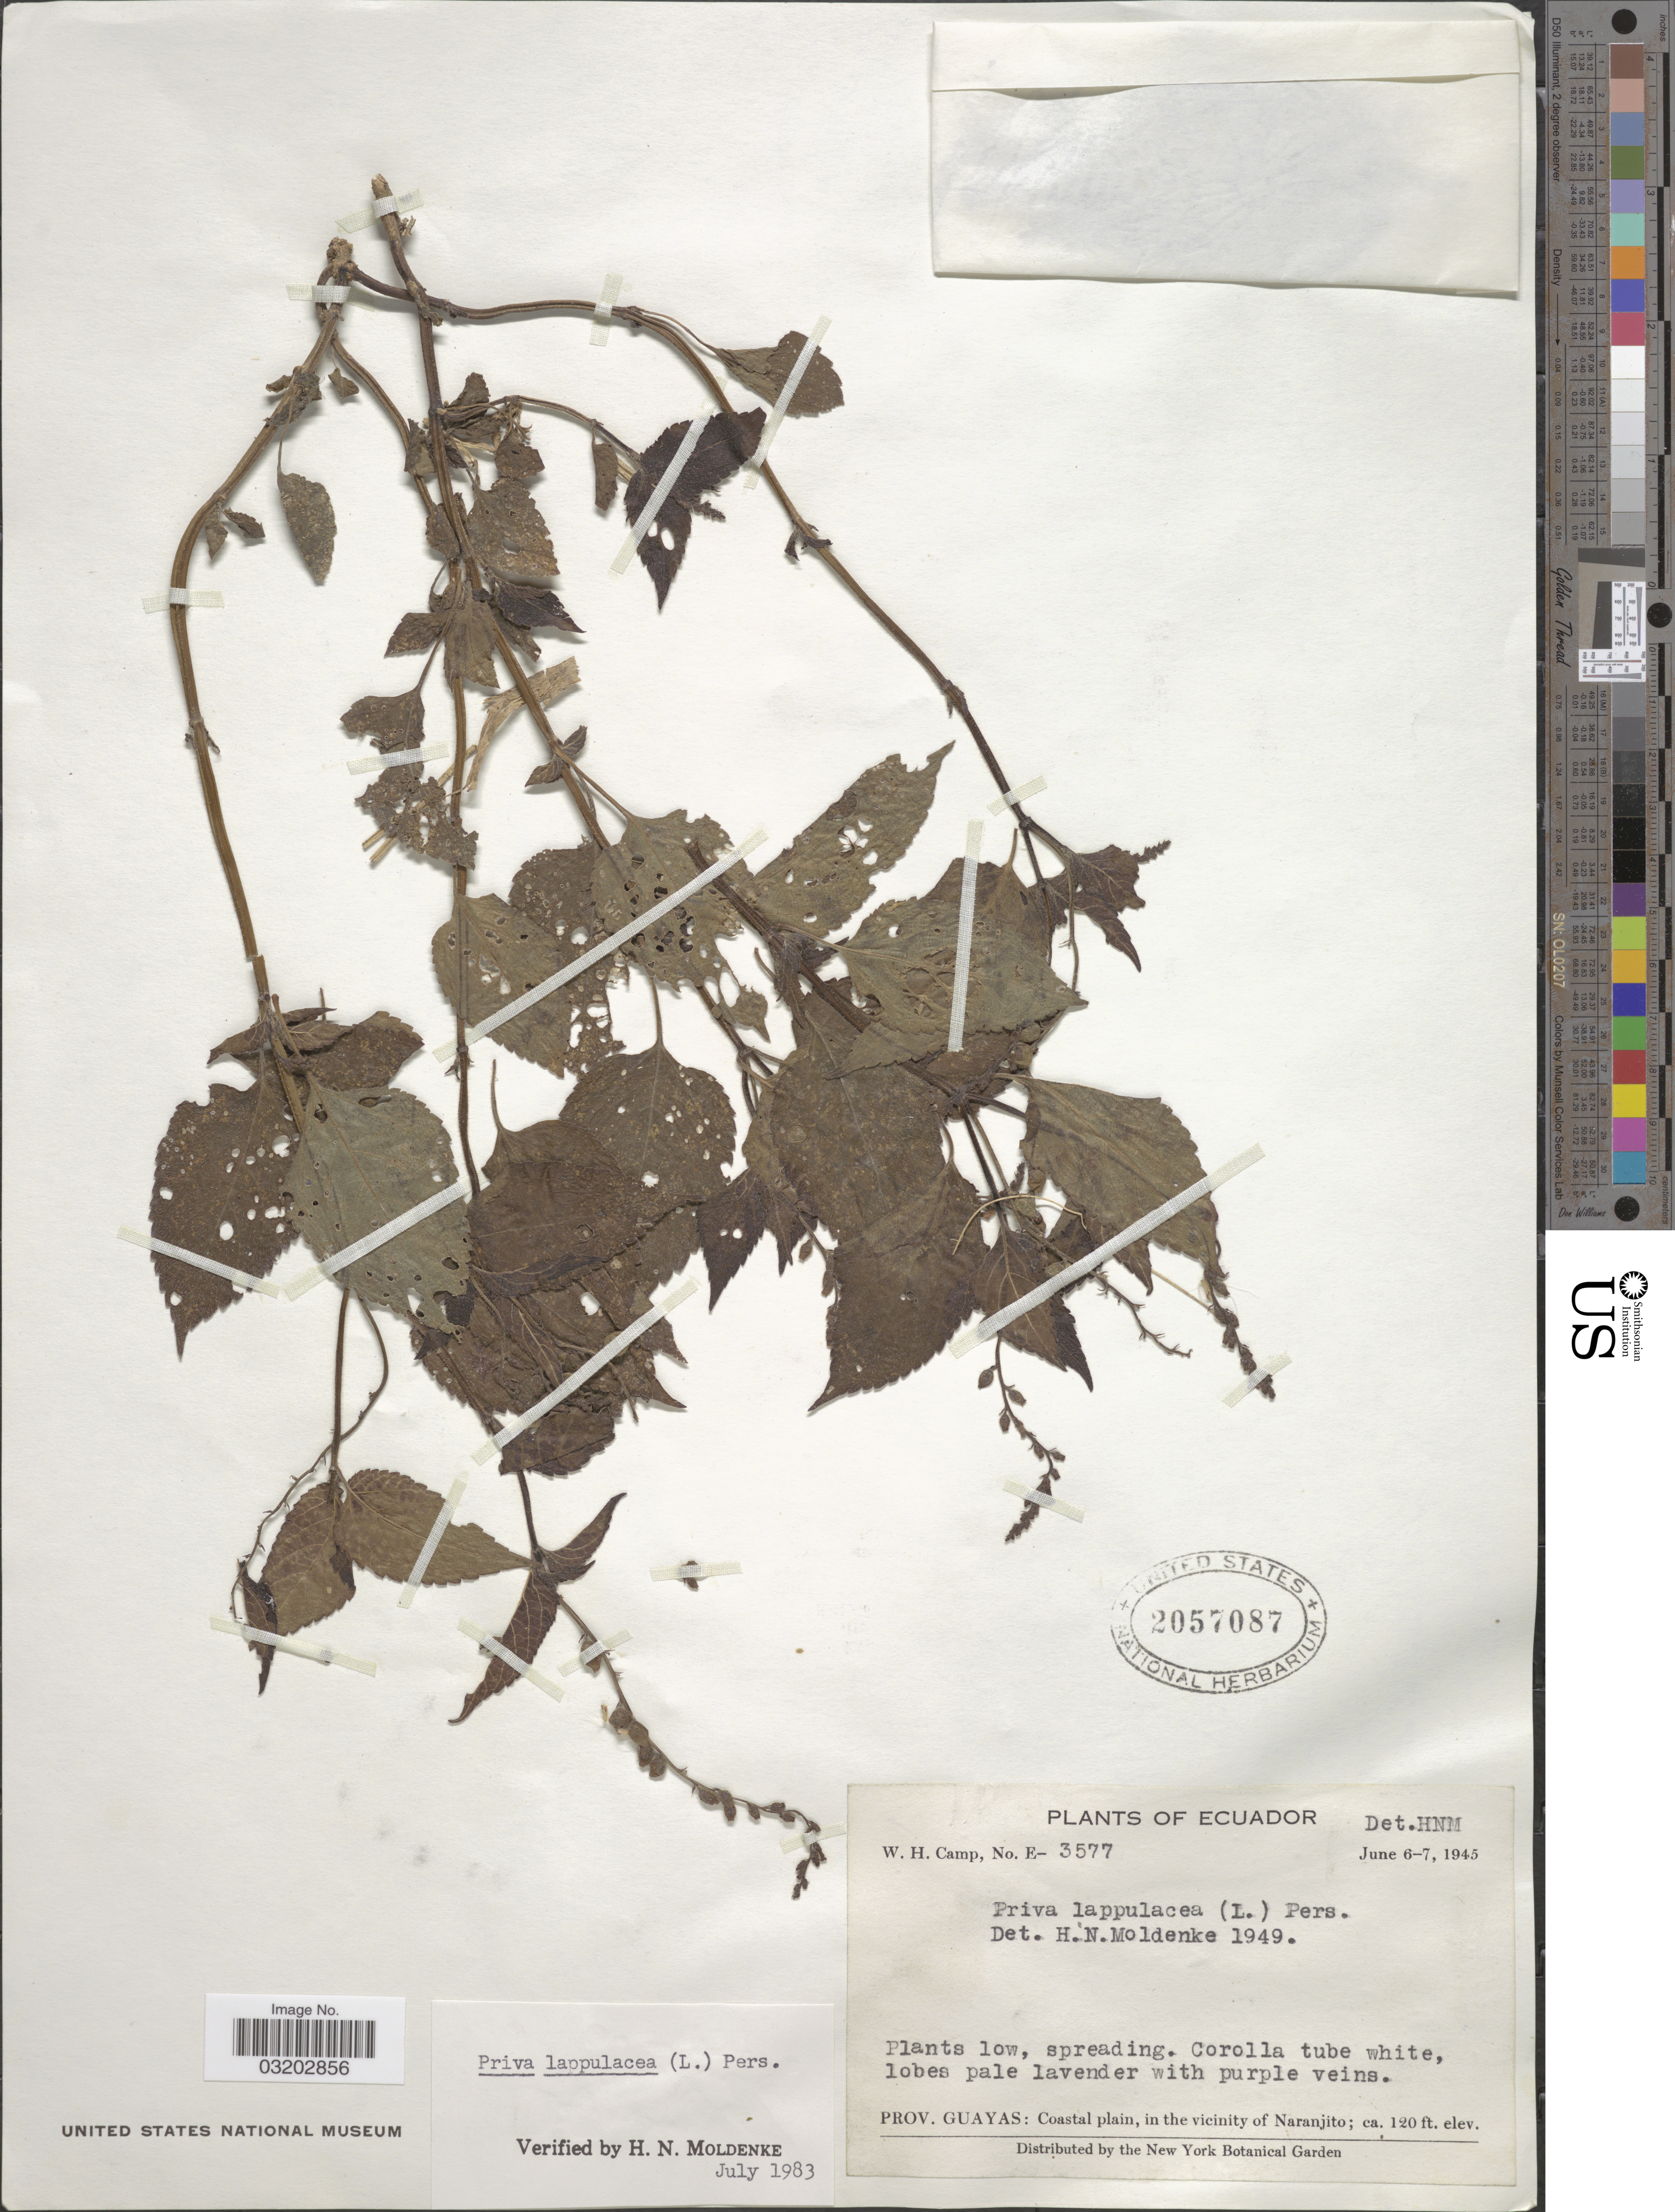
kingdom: Plantae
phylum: Tracheophyta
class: Magnoliopsida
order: Lamiales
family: Verbenaceae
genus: Priva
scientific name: Priva lappulacea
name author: (L.) Pers.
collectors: W. H. Camp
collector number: E-3577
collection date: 1945-06-06/1945-06-07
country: Ecuador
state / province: Guayas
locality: Coastal Plain, in the vicinity of Naranjito.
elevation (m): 37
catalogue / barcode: US 2057087